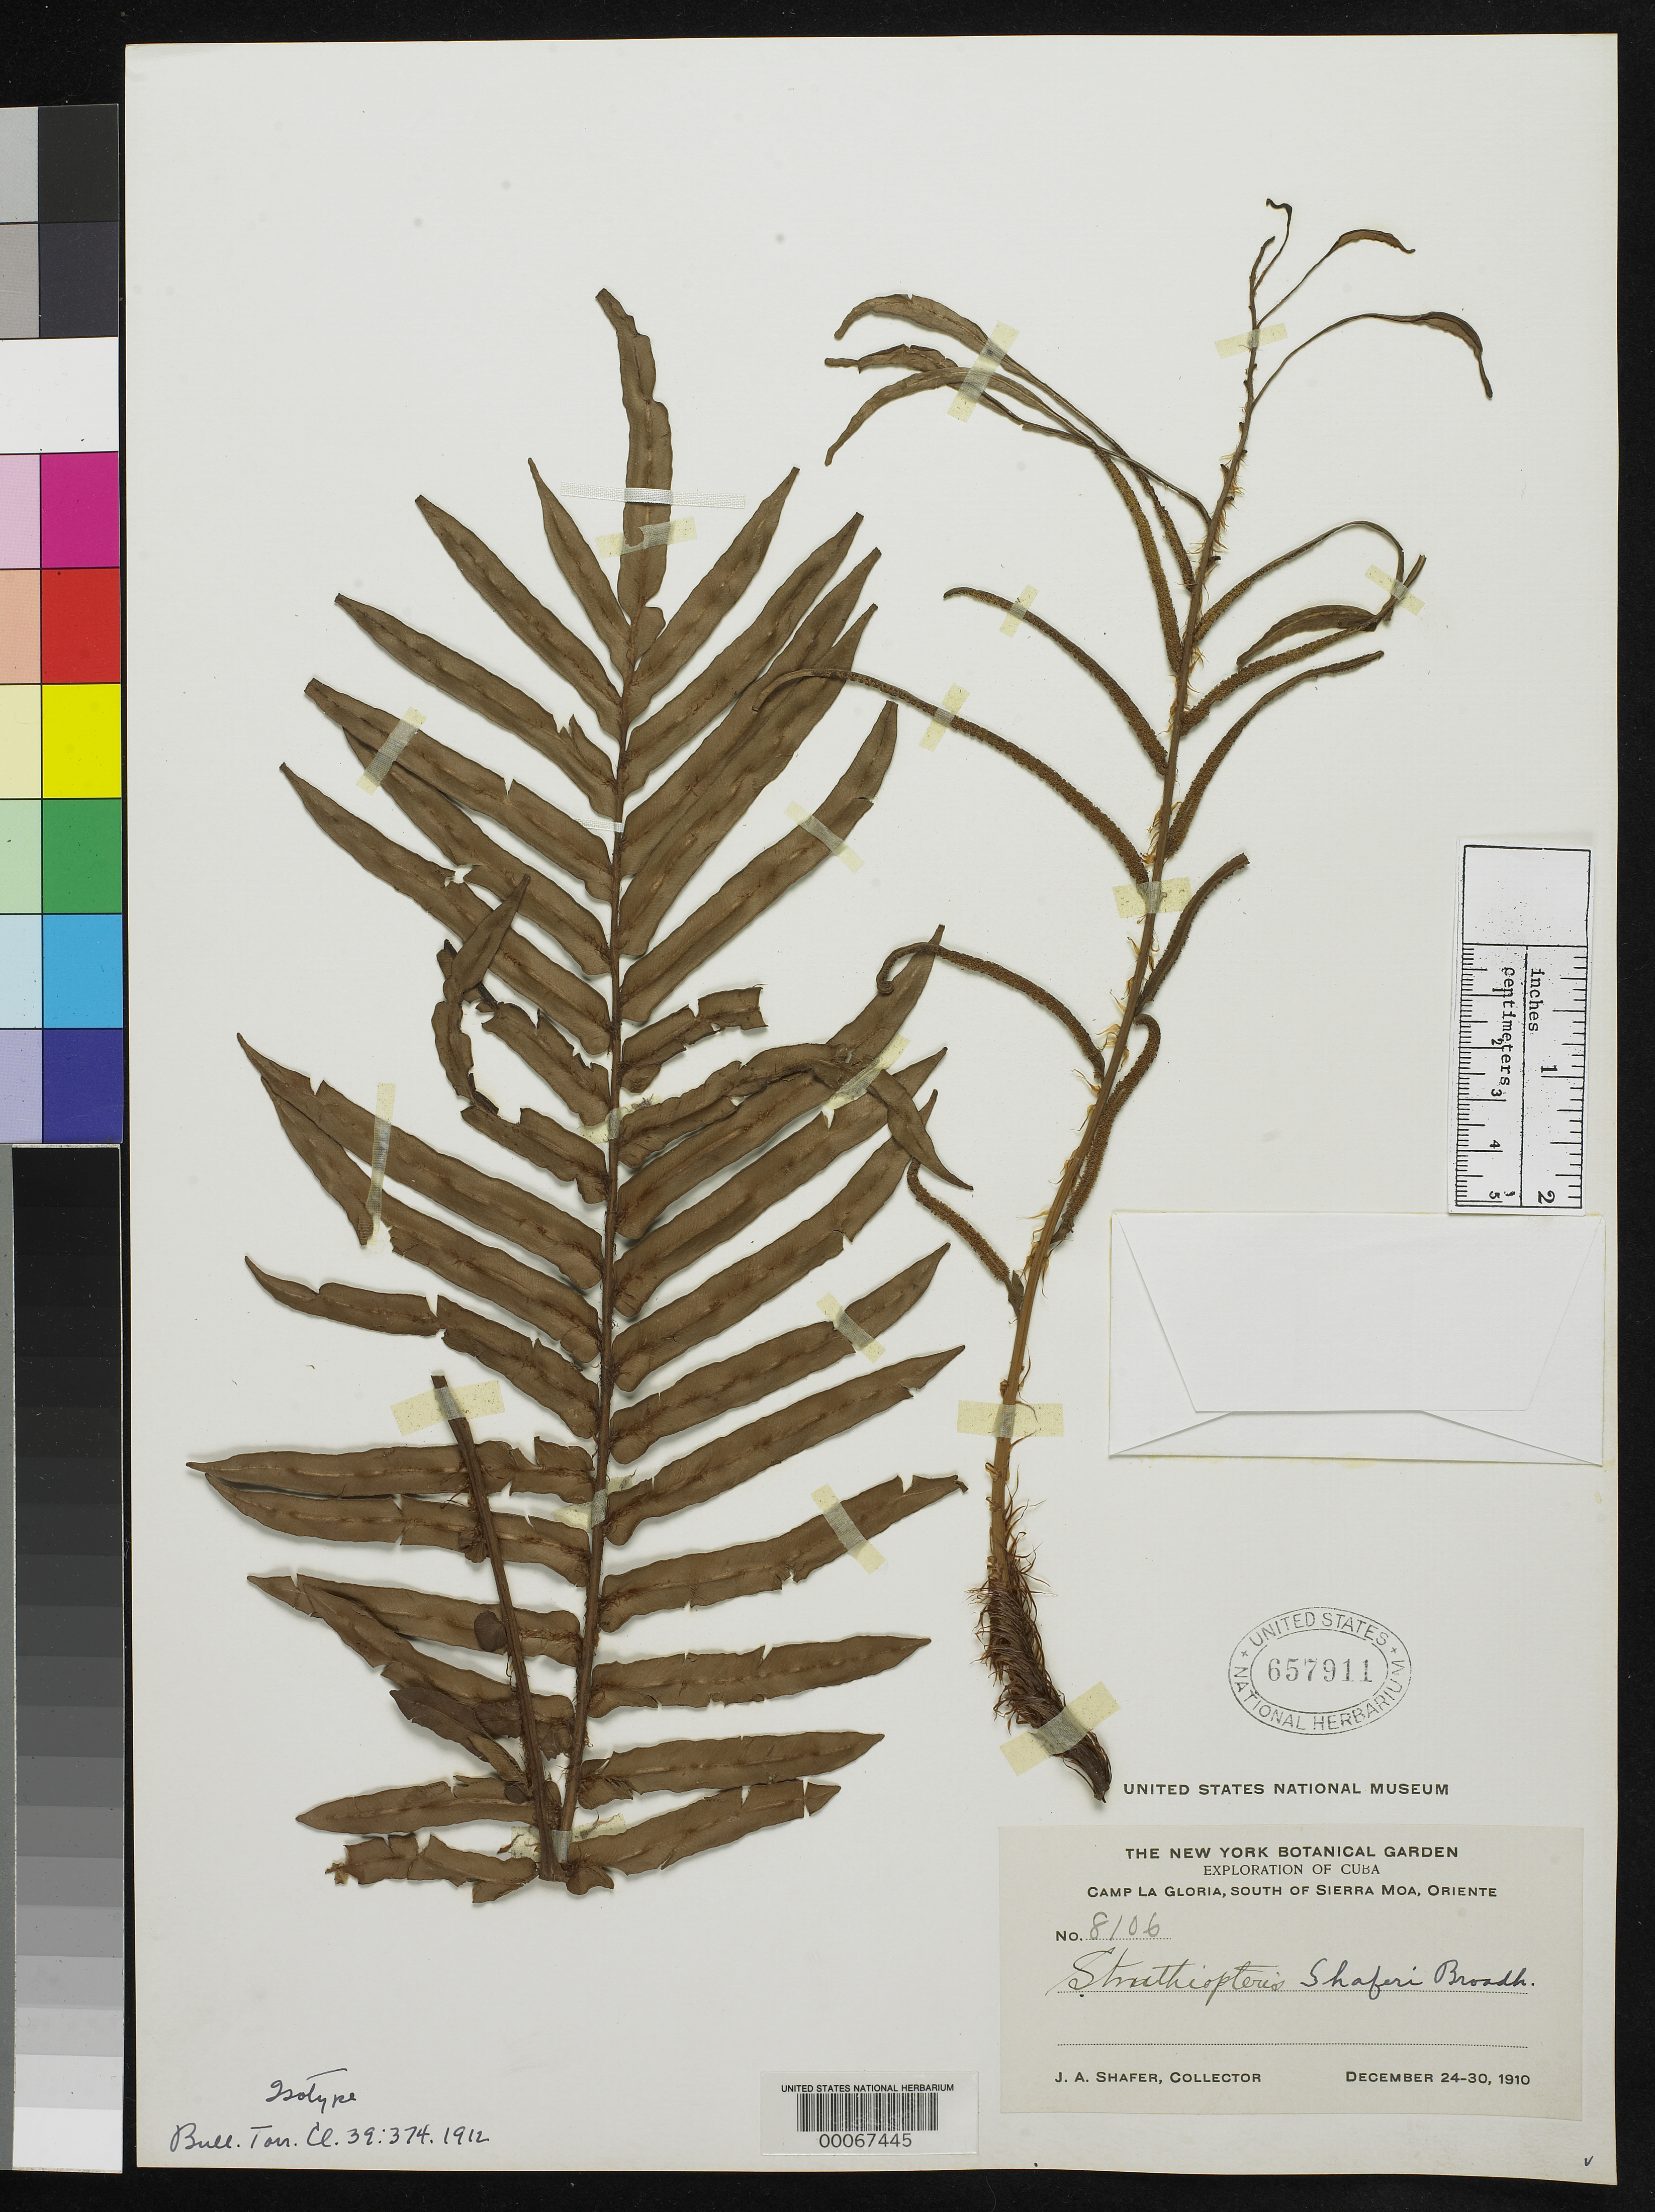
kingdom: Plantae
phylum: Tracheophyta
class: Polypodiopsida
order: Polypodiales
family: Blechnaceae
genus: Struthiopteris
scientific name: Struthiopteris shaferi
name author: Broadh.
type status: Isotype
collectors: J. A. Shafer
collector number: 8106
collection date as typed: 24 Dec 1910 to 30 Dec 1910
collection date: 1910-12-24/1910-12-30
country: Cuba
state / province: Oriente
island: Greater Antilles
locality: Camp La Gloria, S of Sierra Moa, Oriente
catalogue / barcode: US 657911